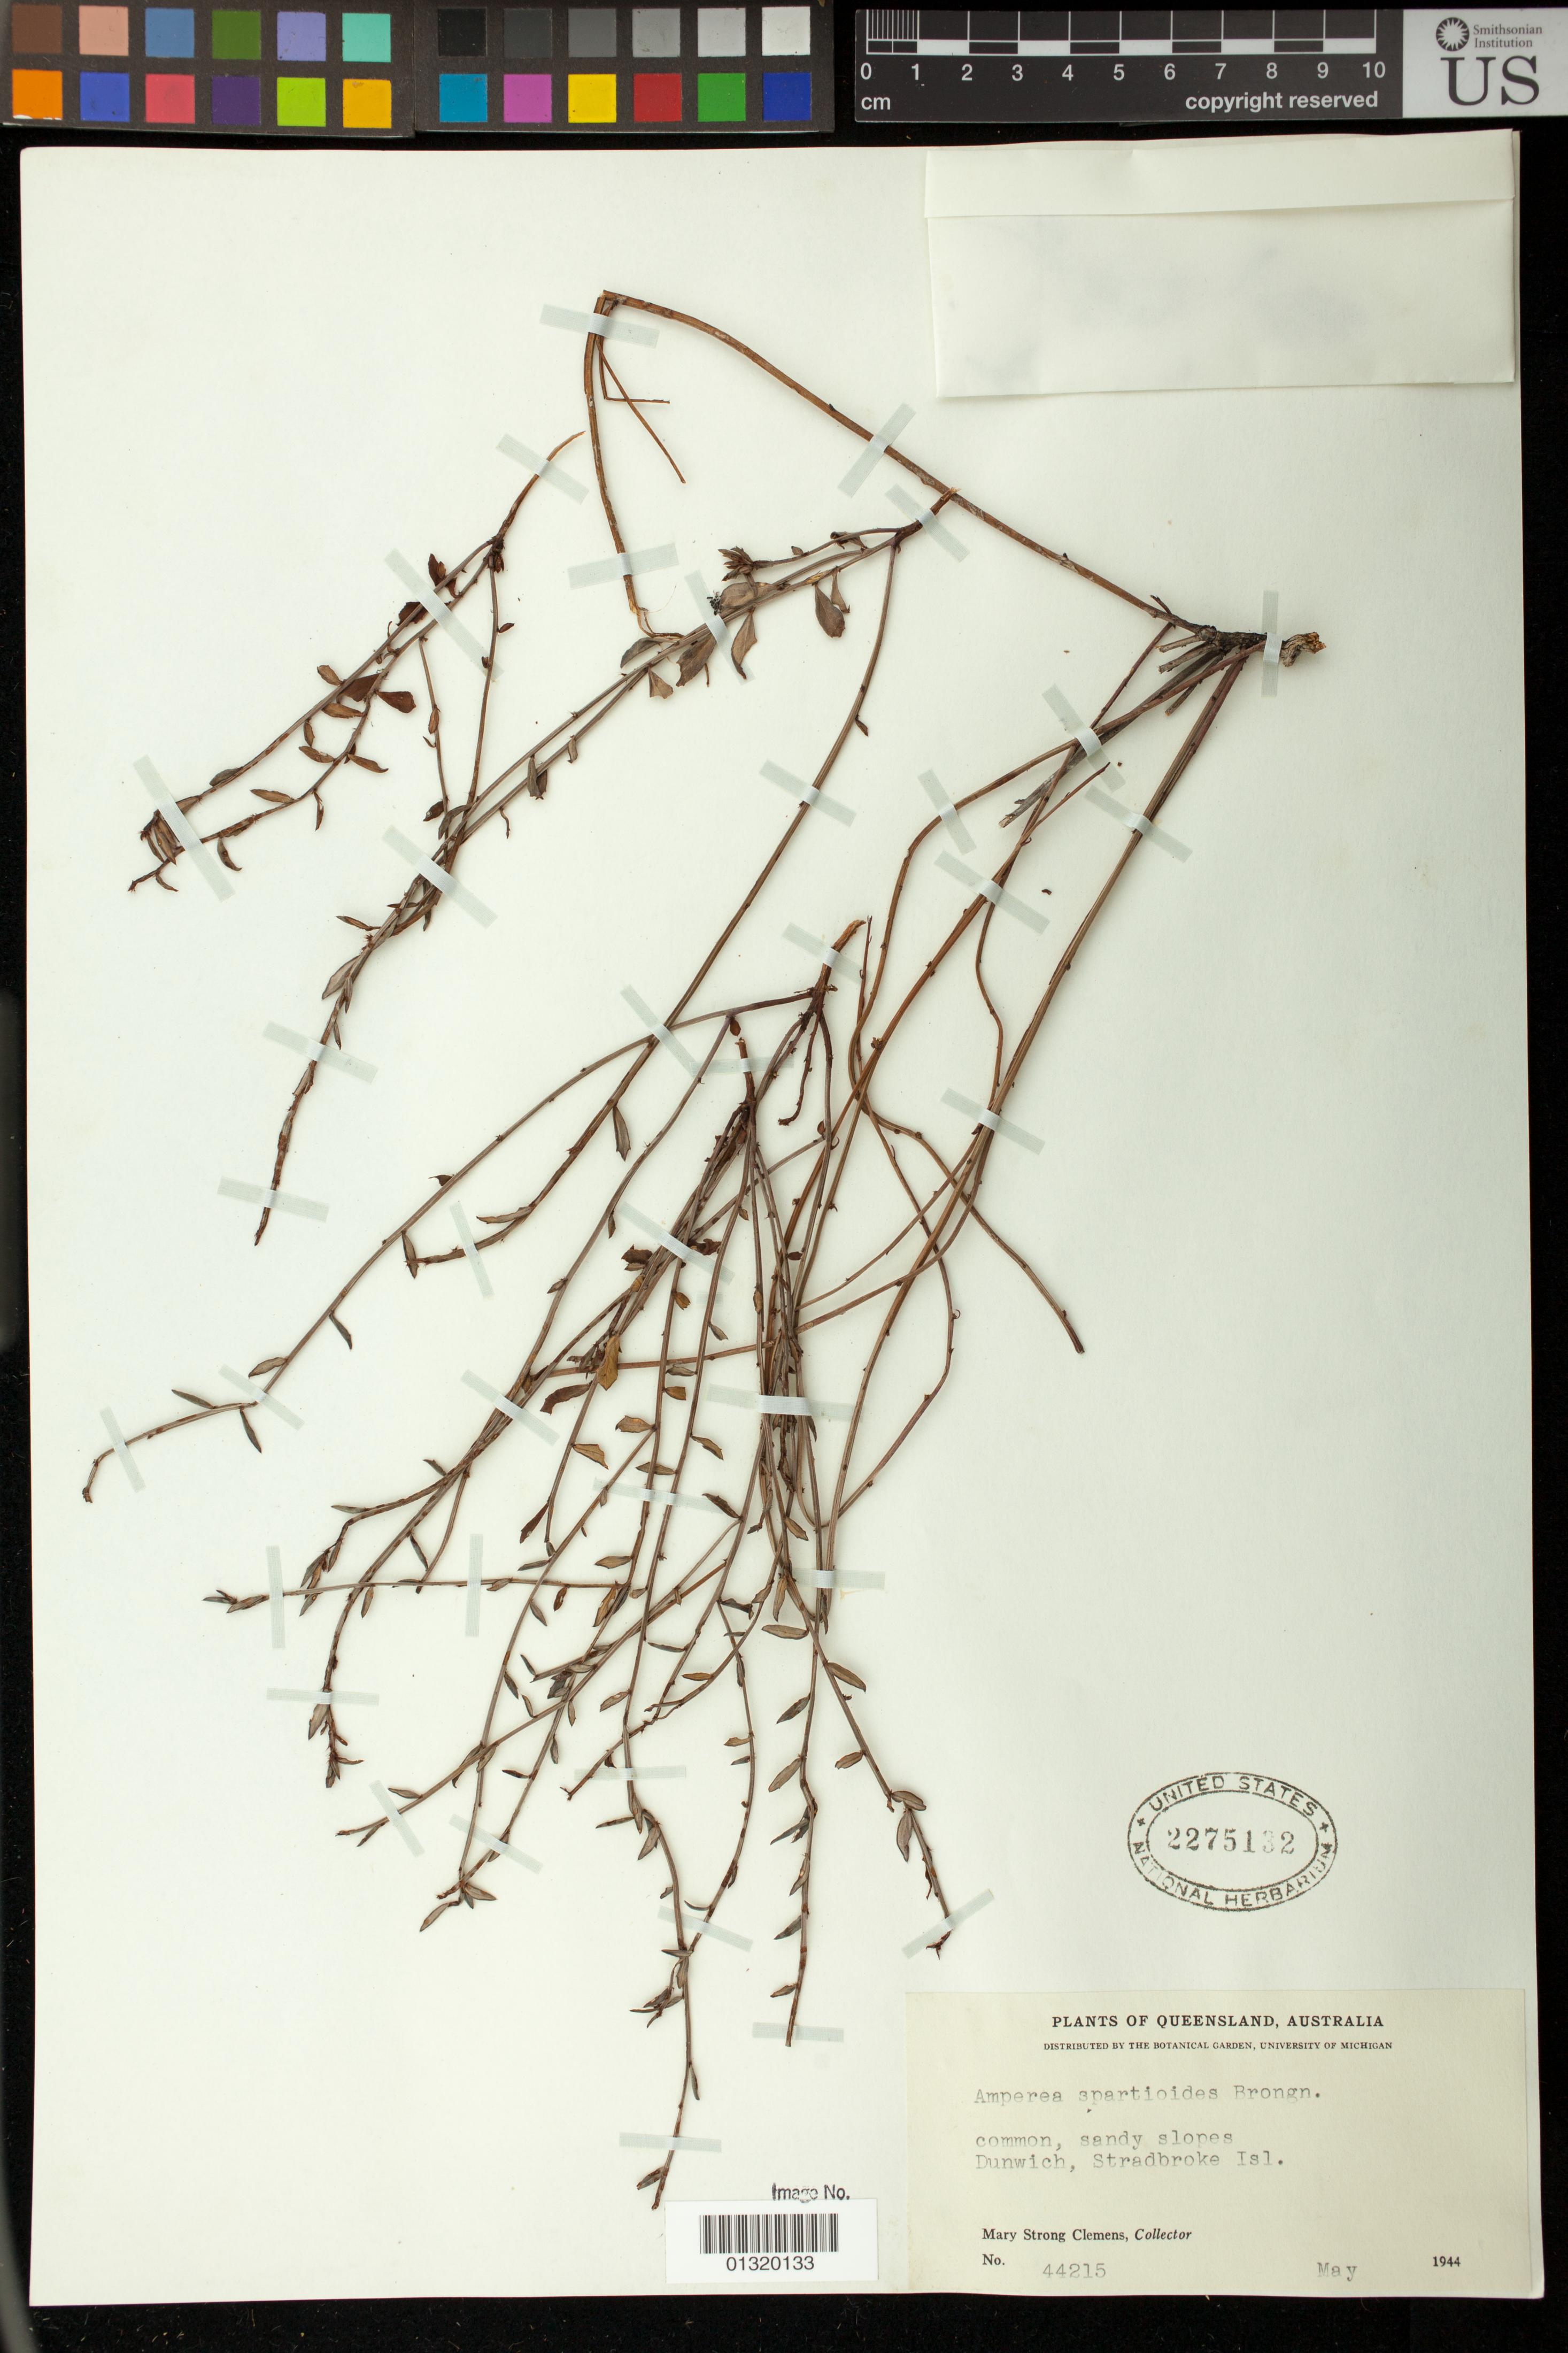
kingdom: Plantae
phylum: Tracheophyta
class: Magnoliopsida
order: Malpighiales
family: Euphorbiaceae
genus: Amperea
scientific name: Amperea xiphoclada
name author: Druce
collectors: M. S. Clemens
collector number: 44215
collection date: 1944-05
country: Australia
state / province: Queensland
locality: Dunwich, Stradbroke Isl.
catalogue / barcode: US 2275132